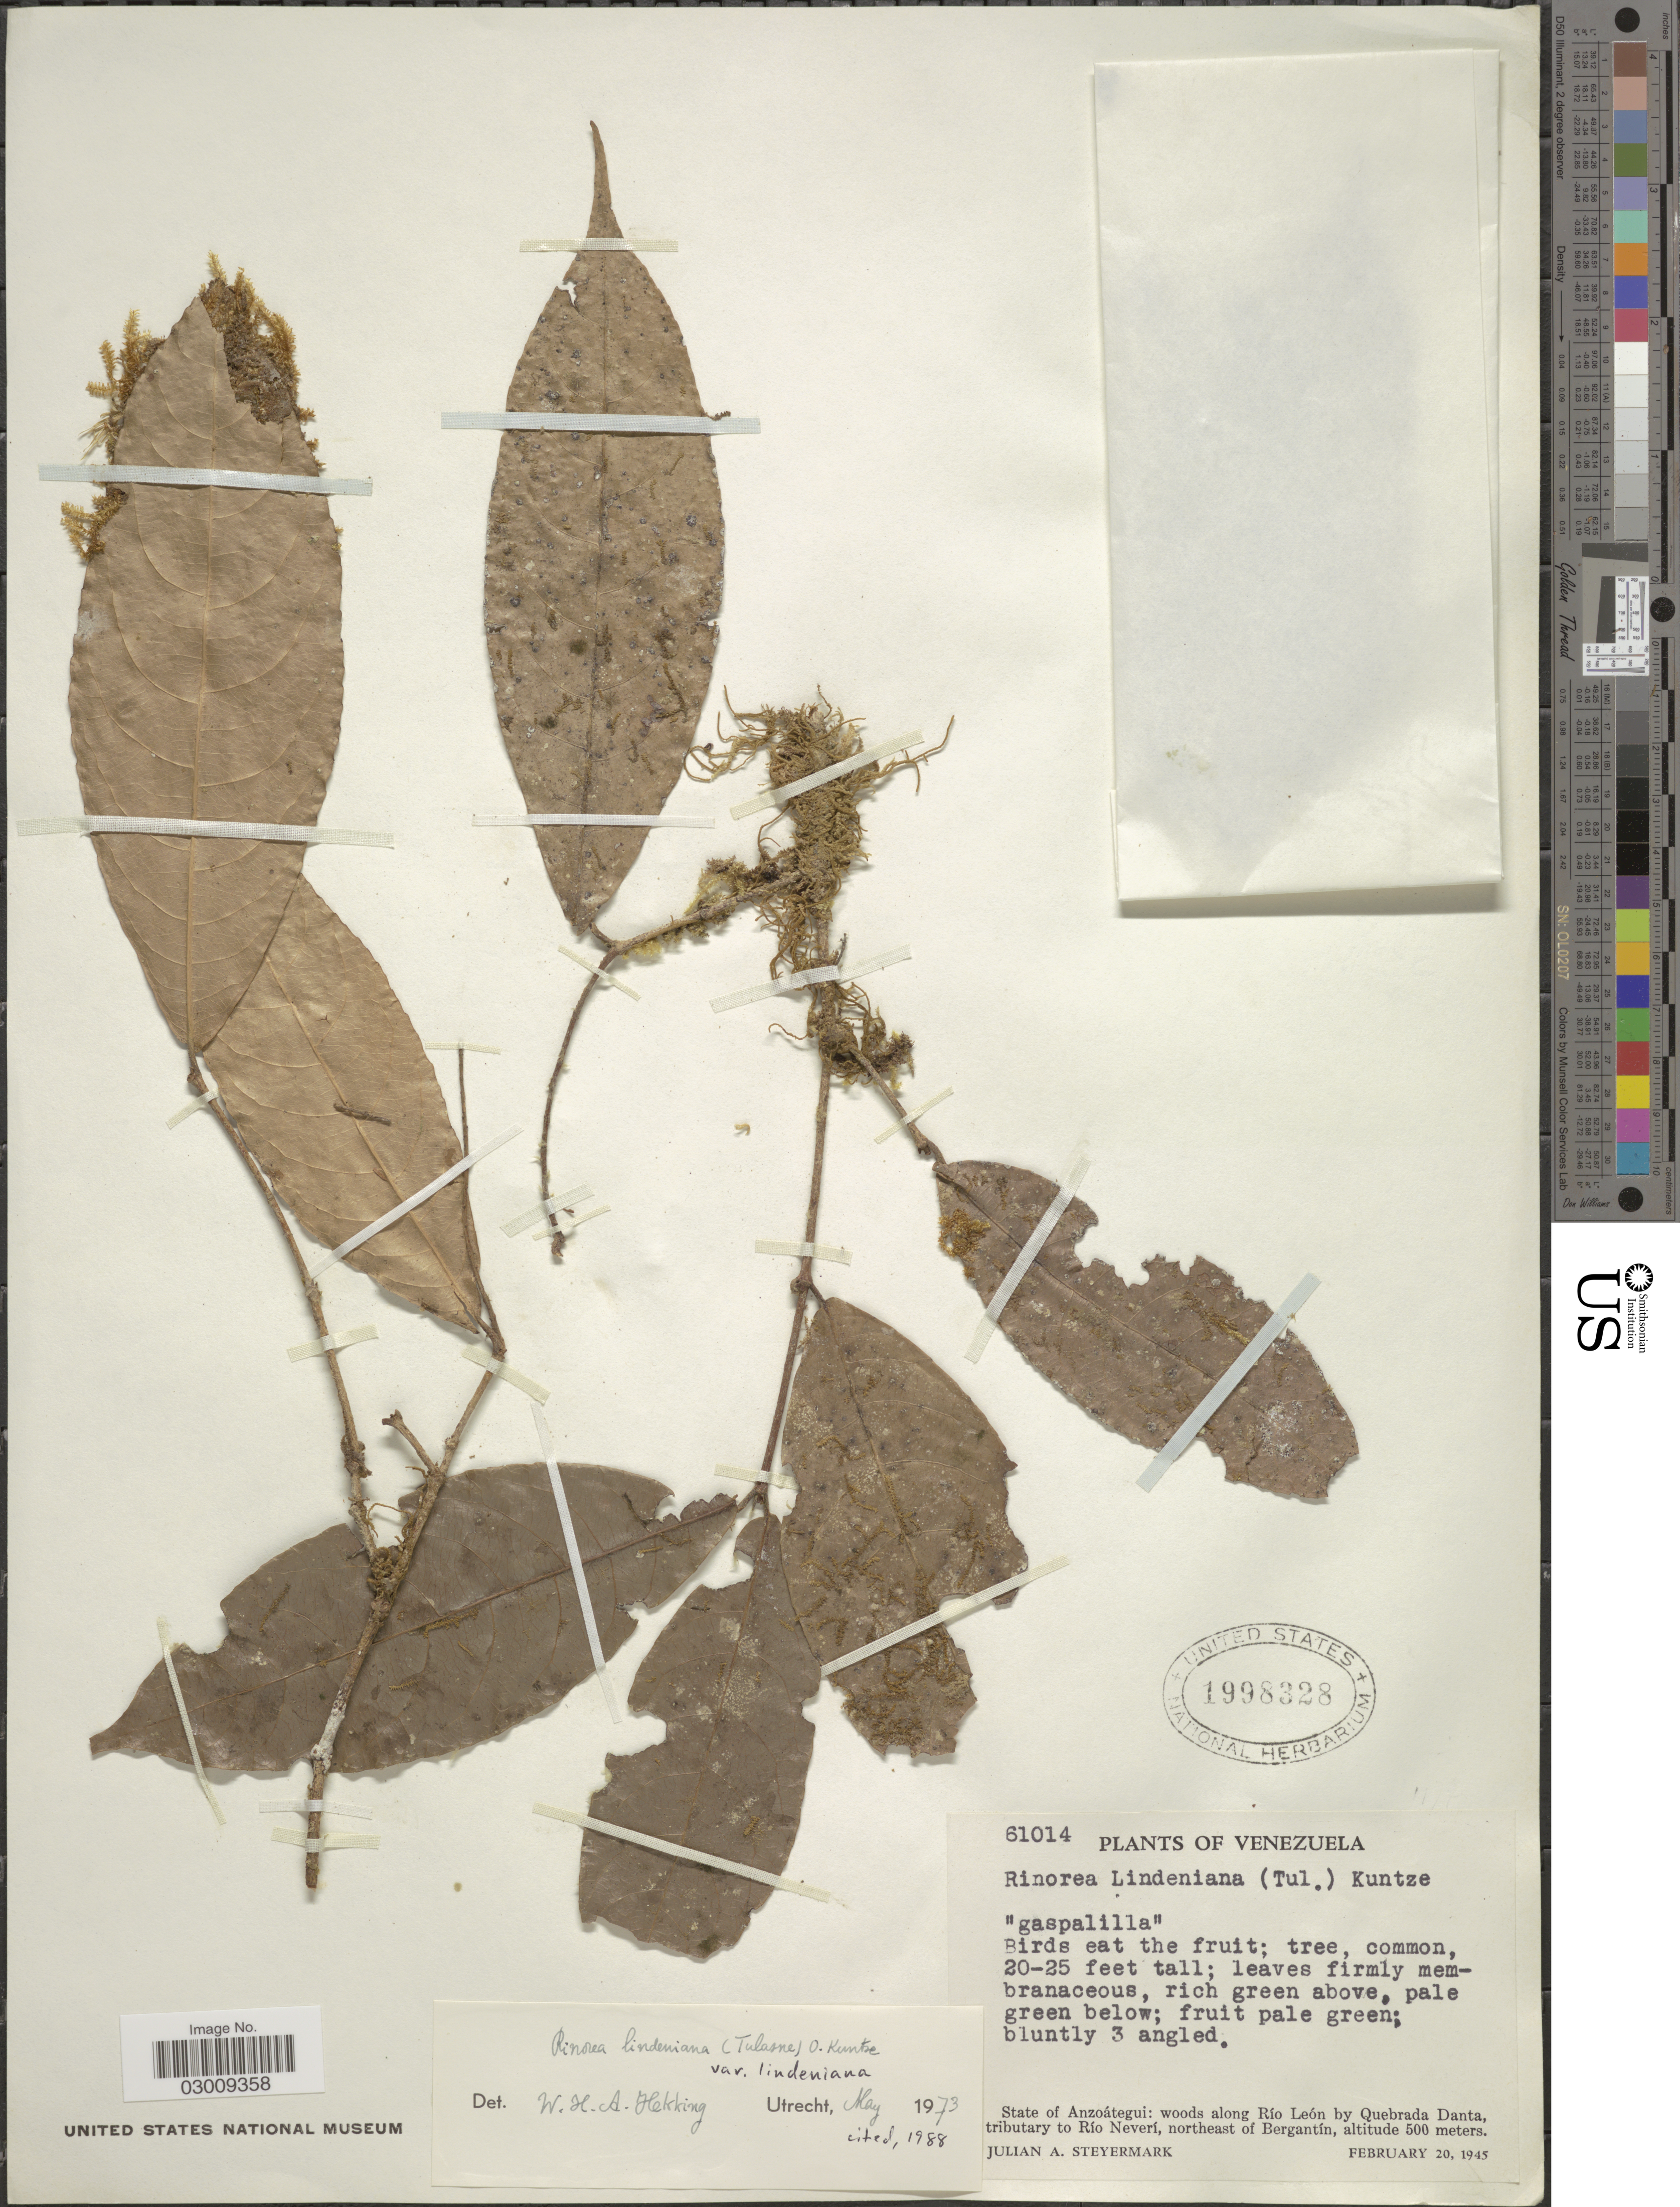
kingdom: Plantae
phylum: Tracheophyta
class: Magnoliopsida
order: Malpighiales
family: Violaceae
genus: Rinorea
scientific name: Rinorea lindeniana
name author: (Tul.) Kuntze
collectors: J. Steyermark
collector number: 61014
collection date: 1945-02-20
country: Venezuela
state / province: Anzoategui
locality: Woods along Río León by Quebrada Danta, tributary to Río Neverí, northeast of Bergantín.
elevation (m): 500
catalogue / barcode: US 1998328